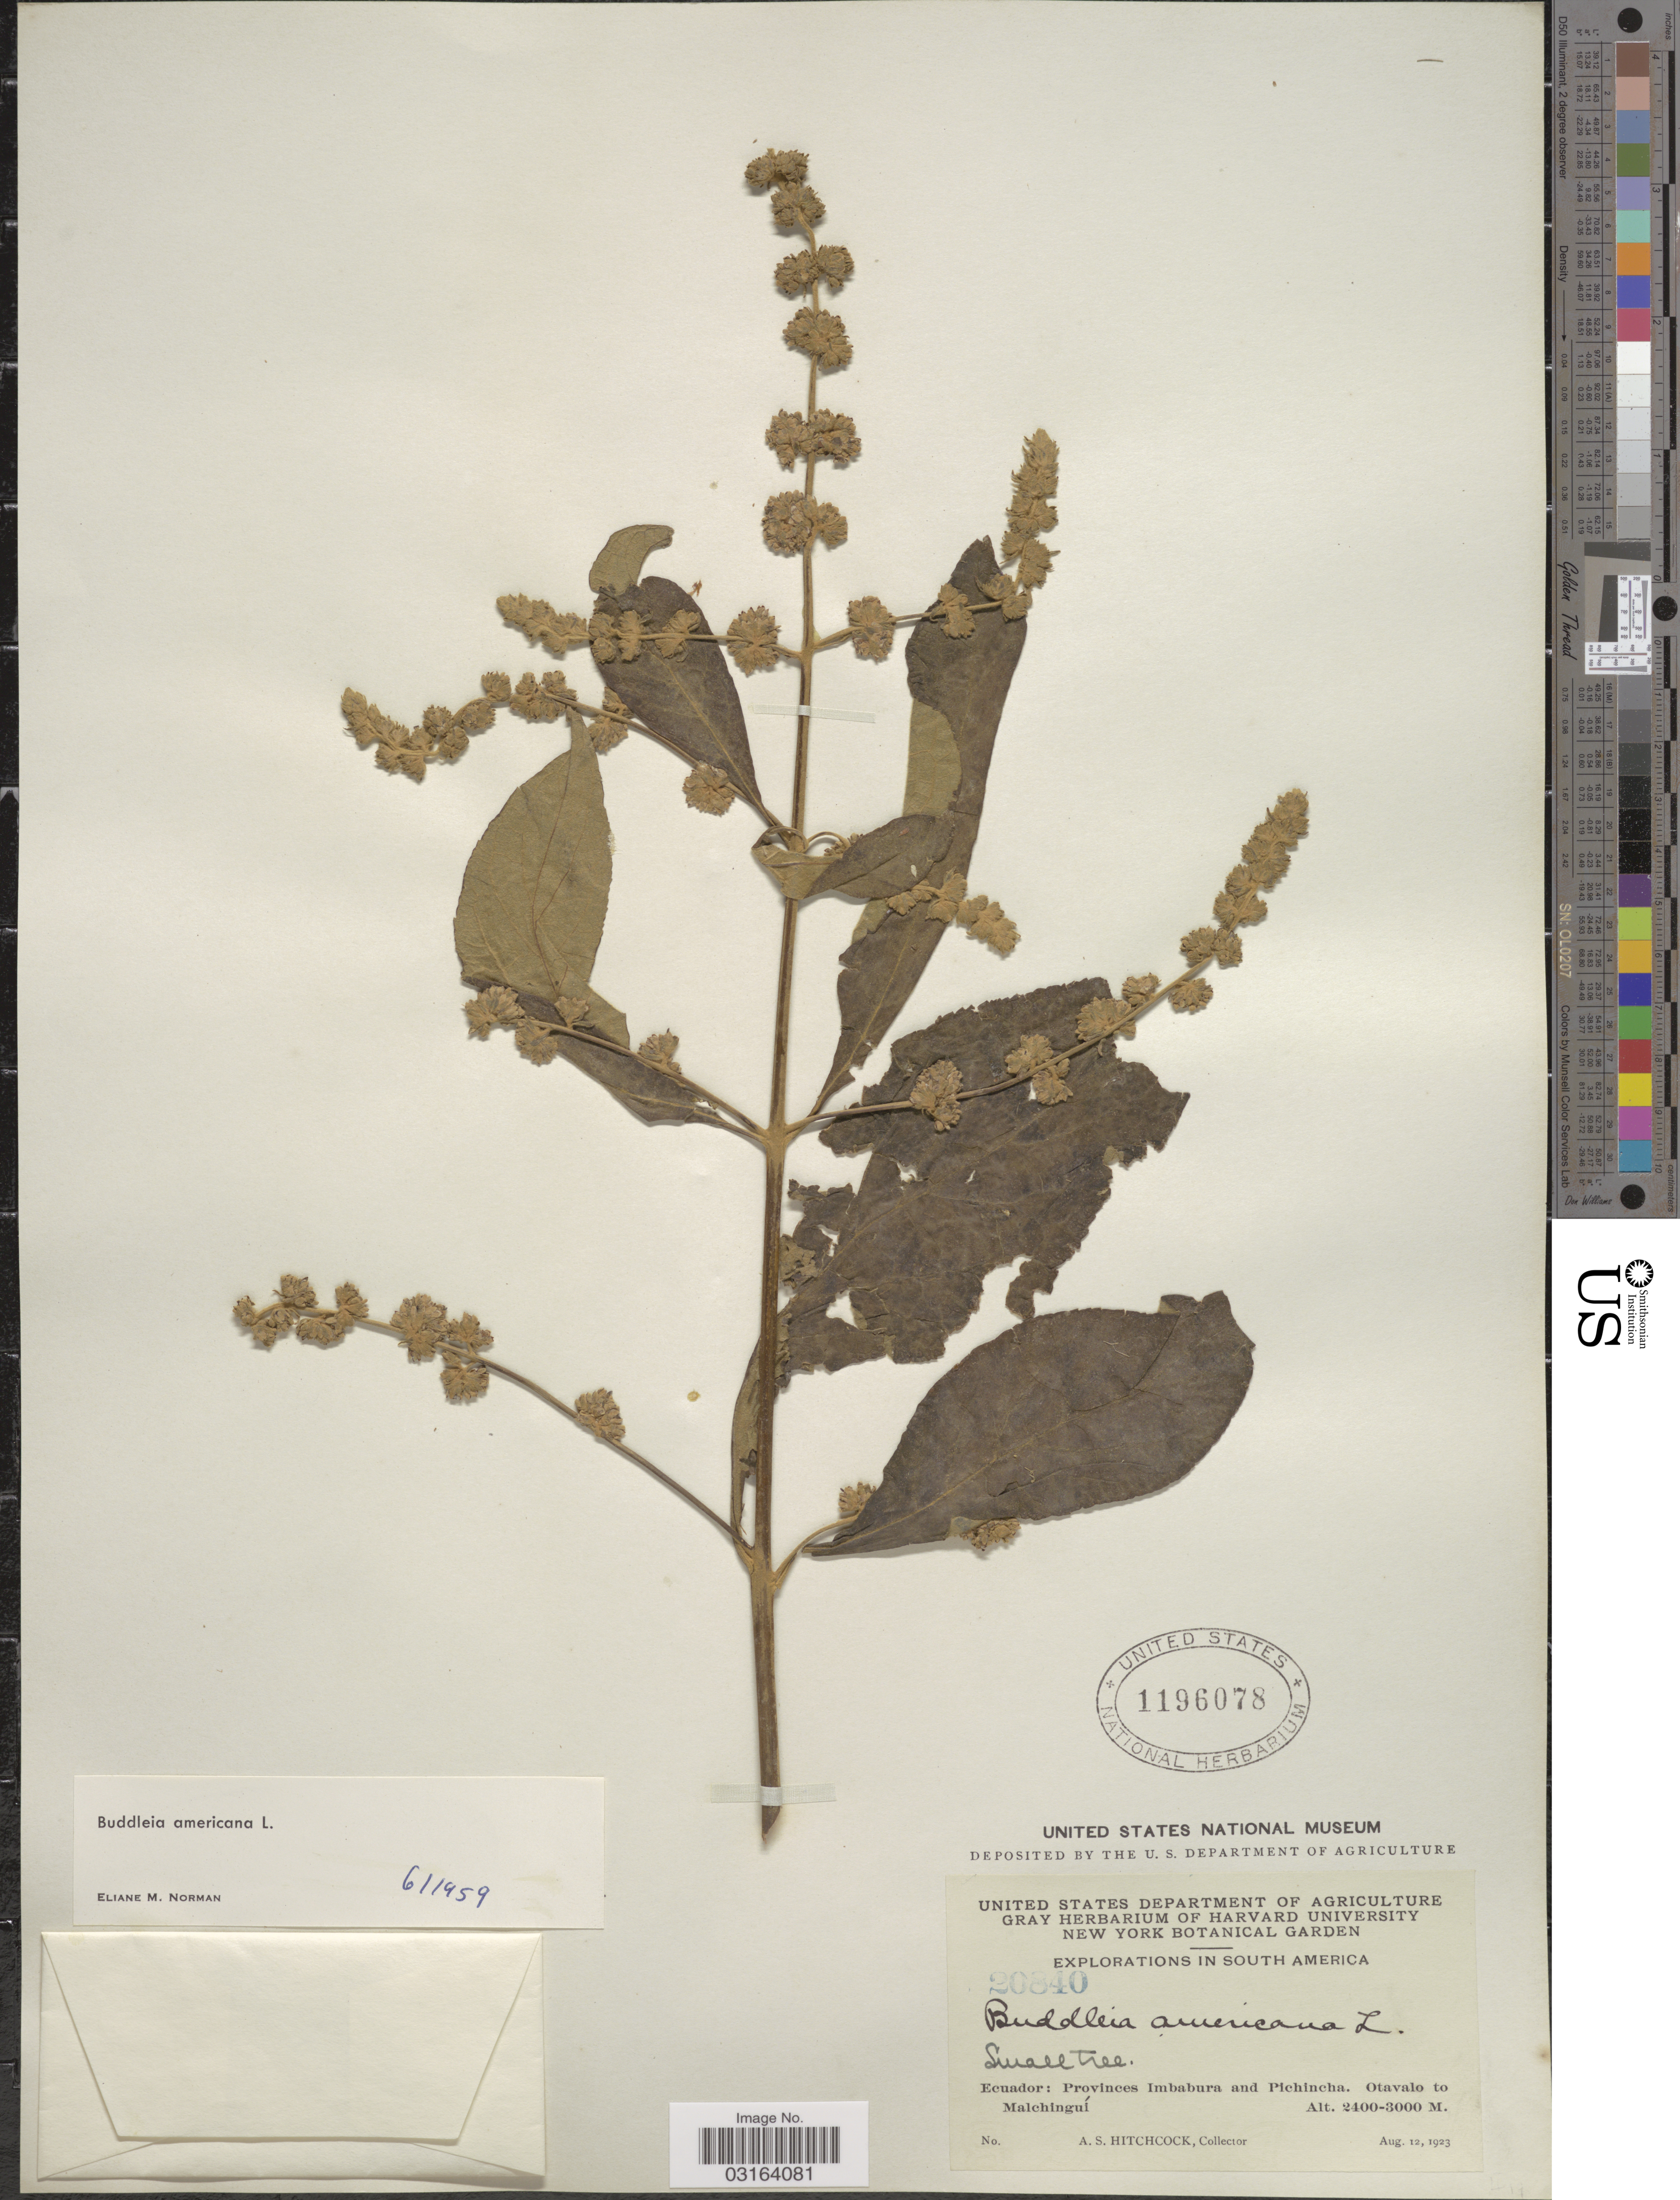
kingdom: Plantae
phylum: Tracheophyta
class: Magnoliopsida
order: Lamiales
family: Scrophulariaceae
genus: Buddleja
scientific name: Buddleja americana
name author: L.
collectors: A. S. Hitchcock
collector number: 20840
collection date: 1923-08-12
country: Ecuador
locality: Provinces Imbabura and Pichincha. Otavalo to Malchinguí.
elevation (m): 2400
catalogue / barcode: US 1196078